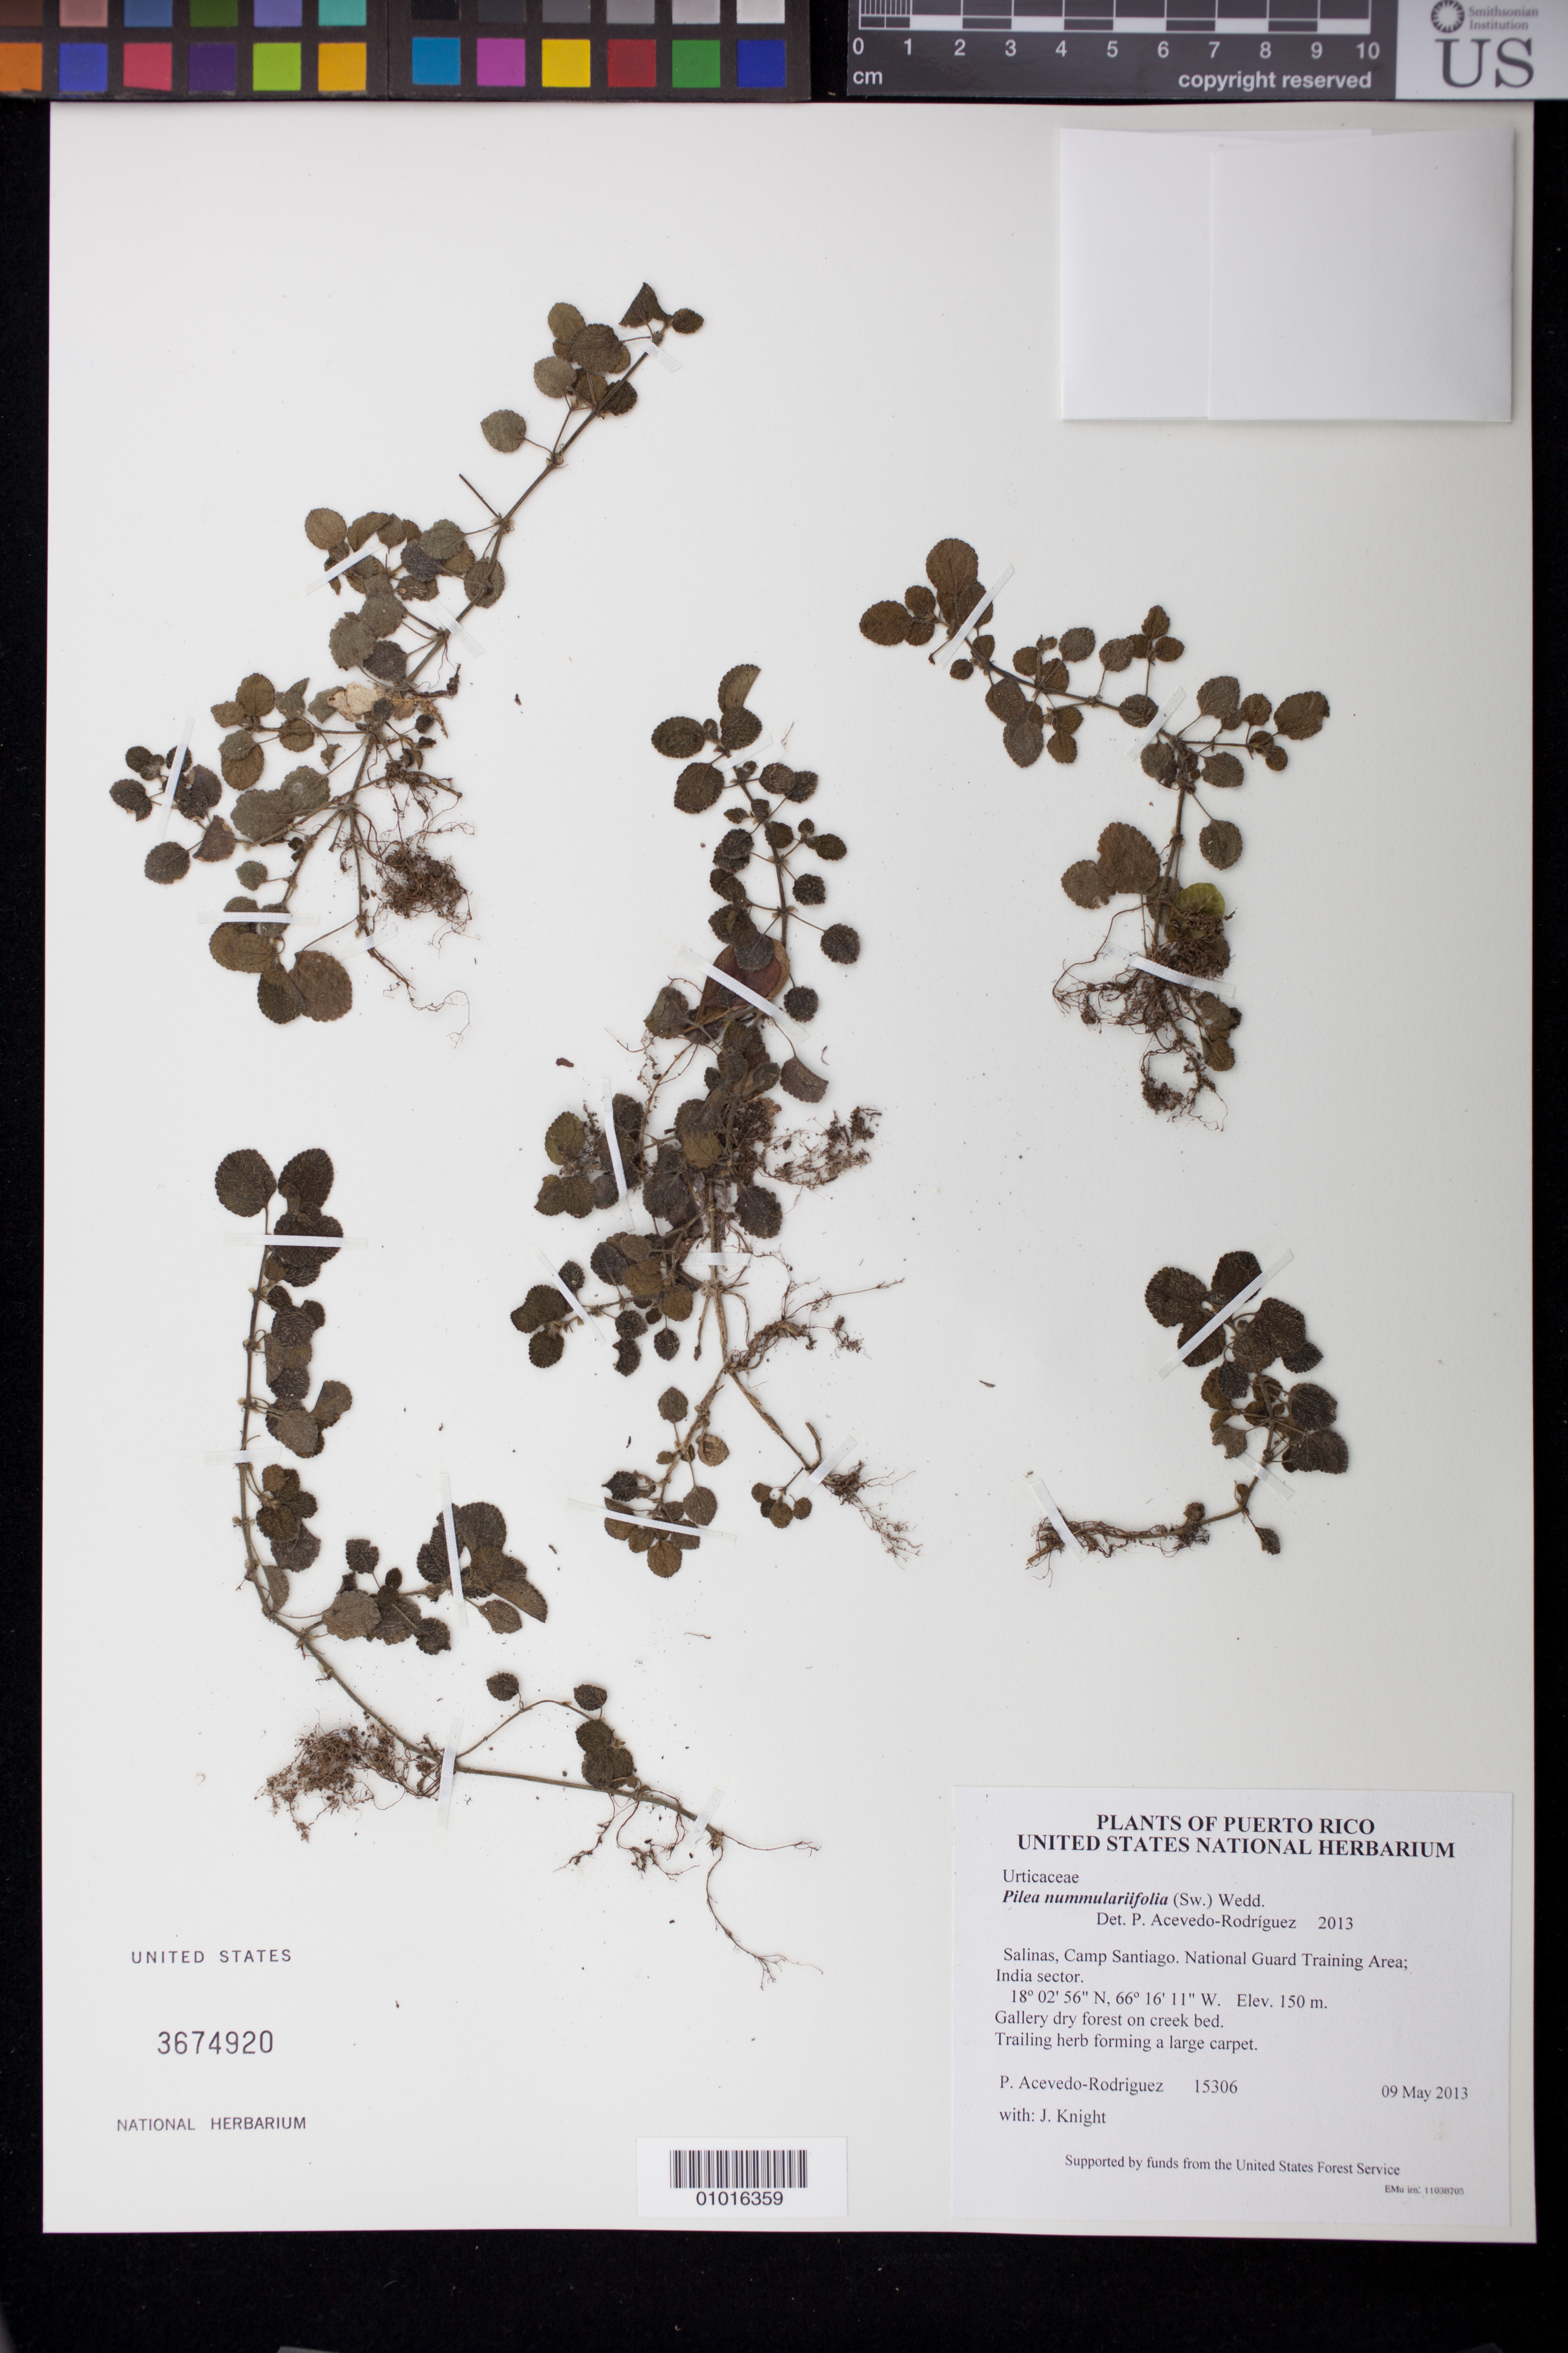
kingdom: Plantae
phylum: Tracheophyta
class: Magnoliopsida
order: Rosales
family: Urticaceae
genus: Pilea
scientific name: Pilea nummulariifolia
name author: (Sw.) Wedd.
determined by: Acevedo-Rodríguez, P., (BOT), Smithsonian Institution - National Museum of Natural History (UNITED STATES)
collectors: P. Acevedo-Rodr. & J. Knight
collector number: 15306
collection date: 2013-05-09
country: Puerto Rico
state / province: Salinas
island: Puerto Rico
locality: Camp Santiago. National Guard Training Area; India sector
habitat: Gallery dry forest on creek bed.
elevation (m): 150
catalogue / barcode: US 3674920